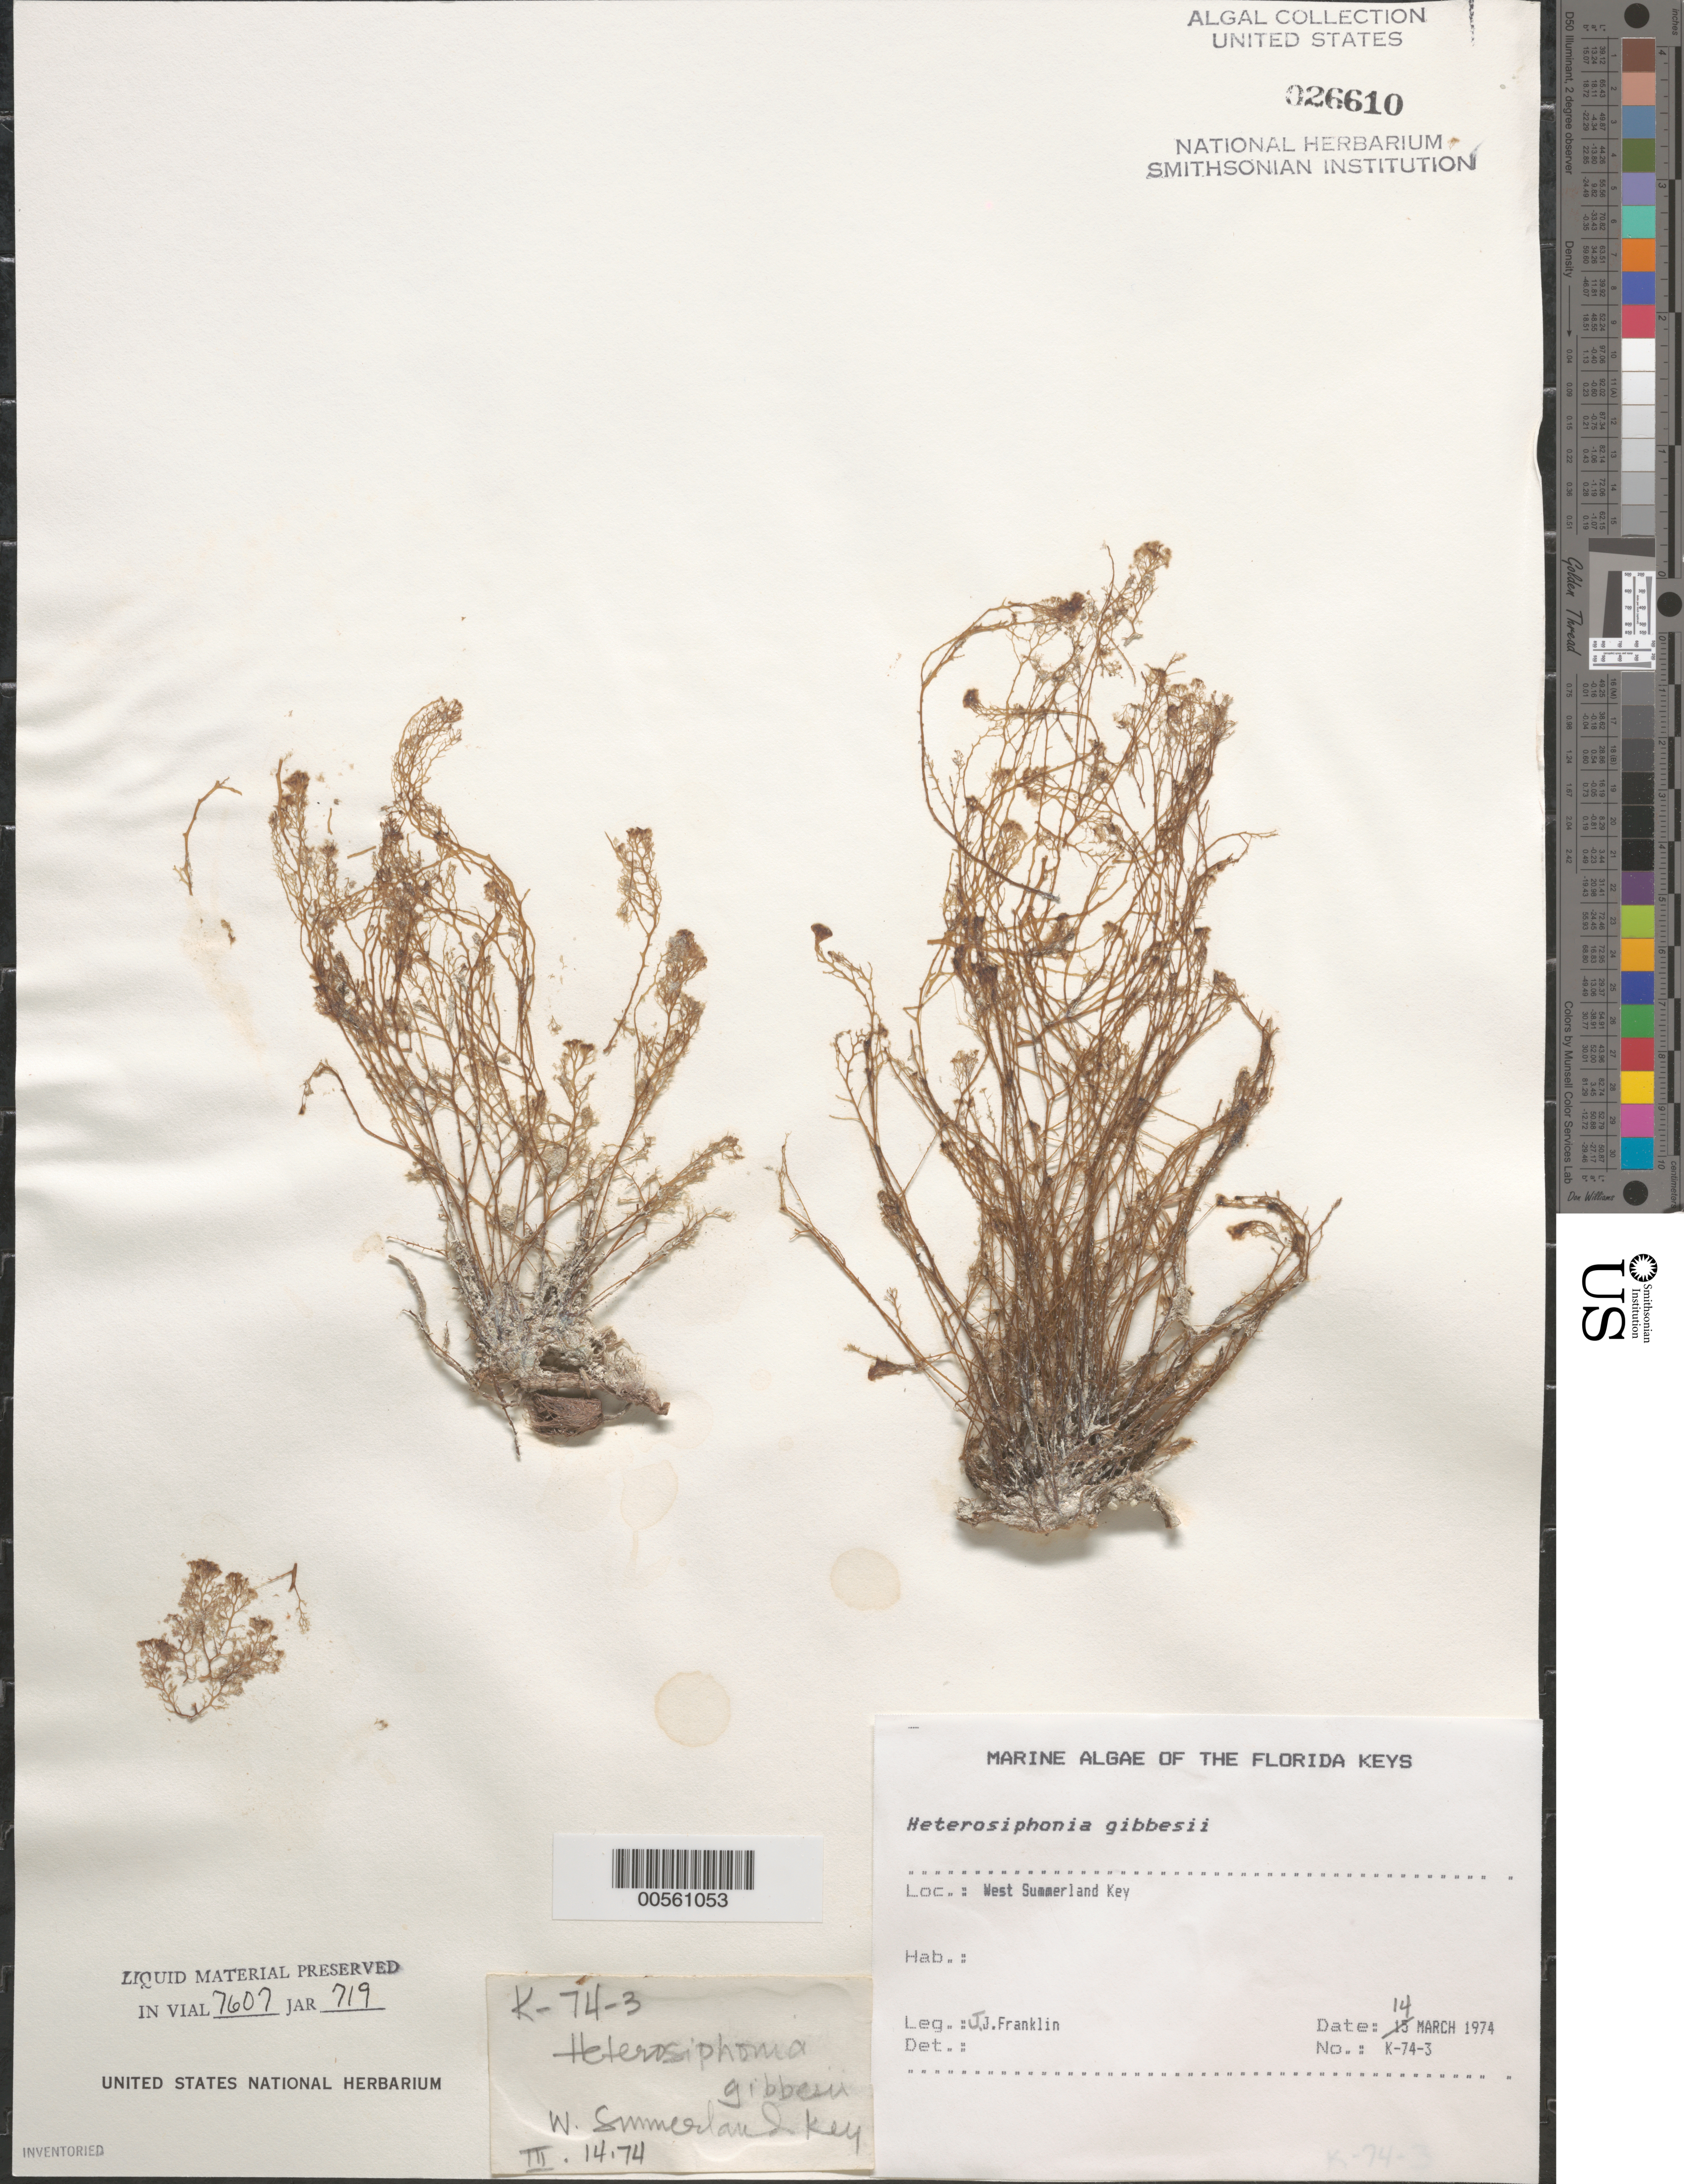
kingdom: Plantae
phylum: Rhodophyta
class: Florideophyceae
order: Ceramiales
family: Dasyaceae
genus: Heterosiphonia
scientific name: Heterosiphonia gibbesii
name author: (Harv.)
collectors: J. Franklin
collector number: K-74-3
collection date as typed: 14 Mar 1974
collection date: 1974-03-14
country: United States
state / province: Florida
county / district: Monroe County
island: West Summerland Key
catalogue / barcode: US 26610